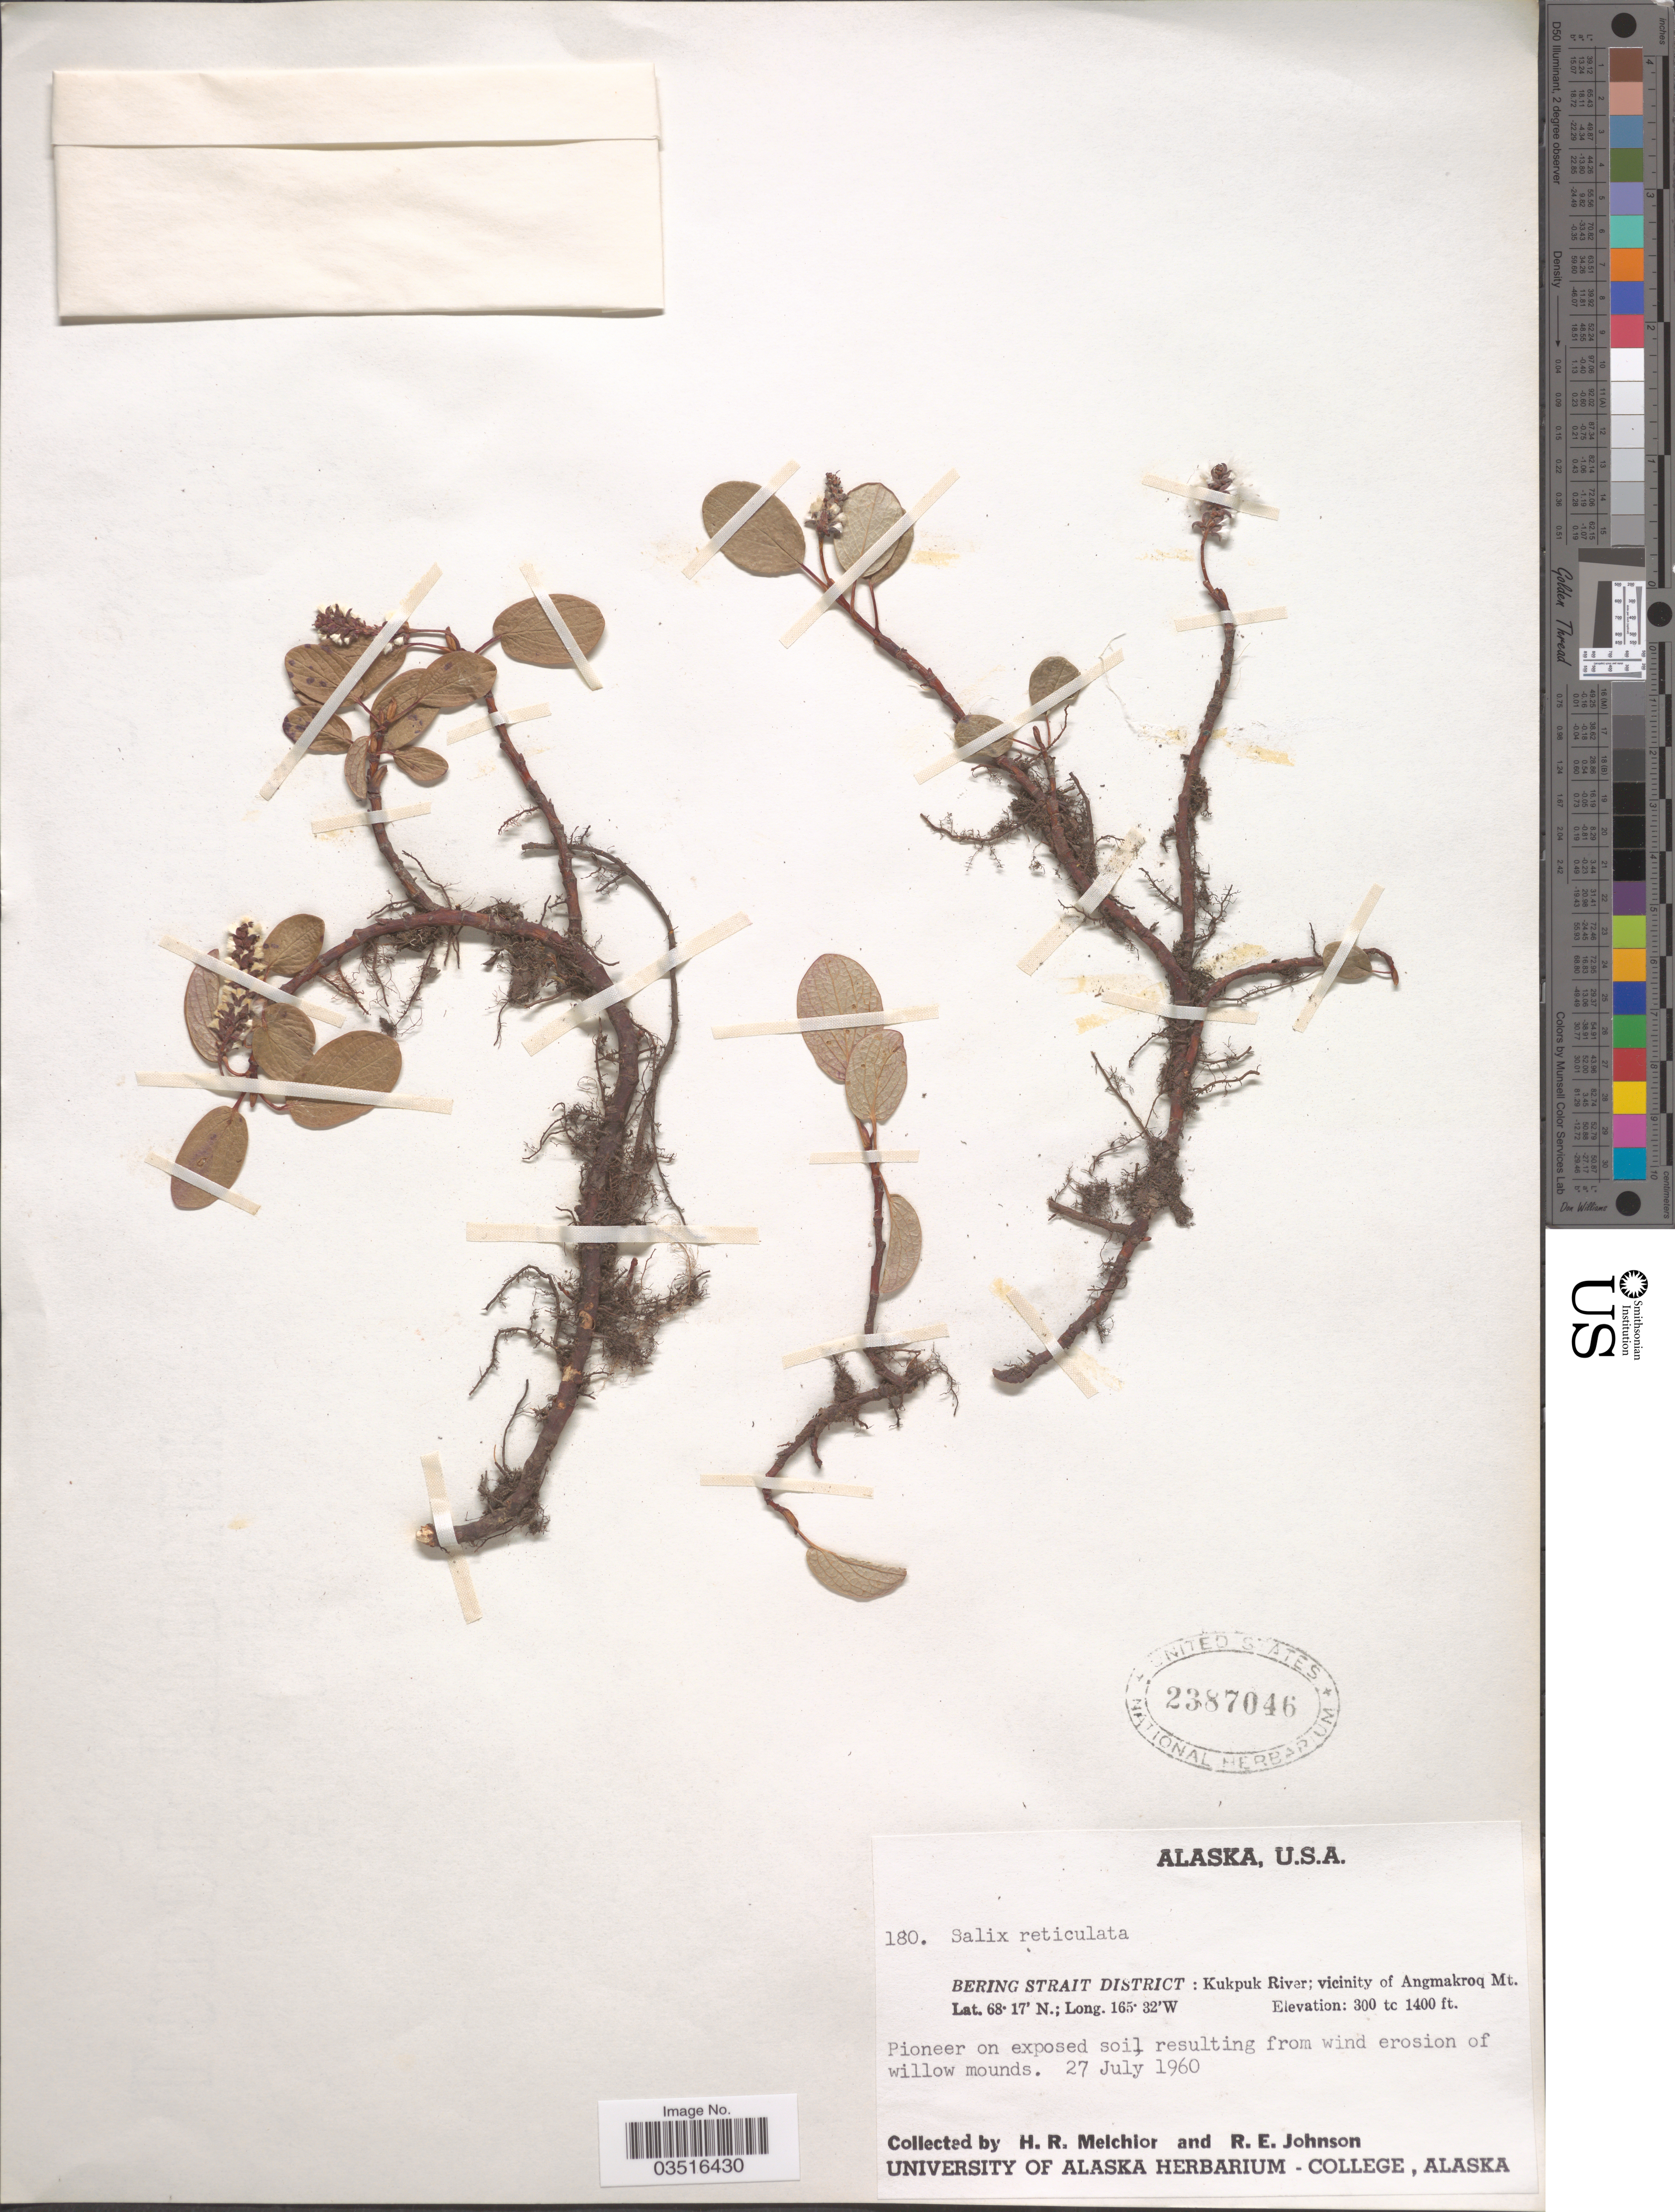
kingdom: Plantae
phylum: Tracheophyta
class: Magnoliopsida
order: Malpighiales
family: Salicaceae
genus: Salix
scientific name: Salix reticulata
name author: L.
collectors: H. R. Melchior & R. Johnson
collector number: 180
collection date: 1960-07-27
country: United States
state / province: Alaska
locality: U.S.A. Bering Strait District: Kukpuk River; vicinity of Angmakroq Mt.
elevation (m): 91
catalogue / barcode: US 2387046